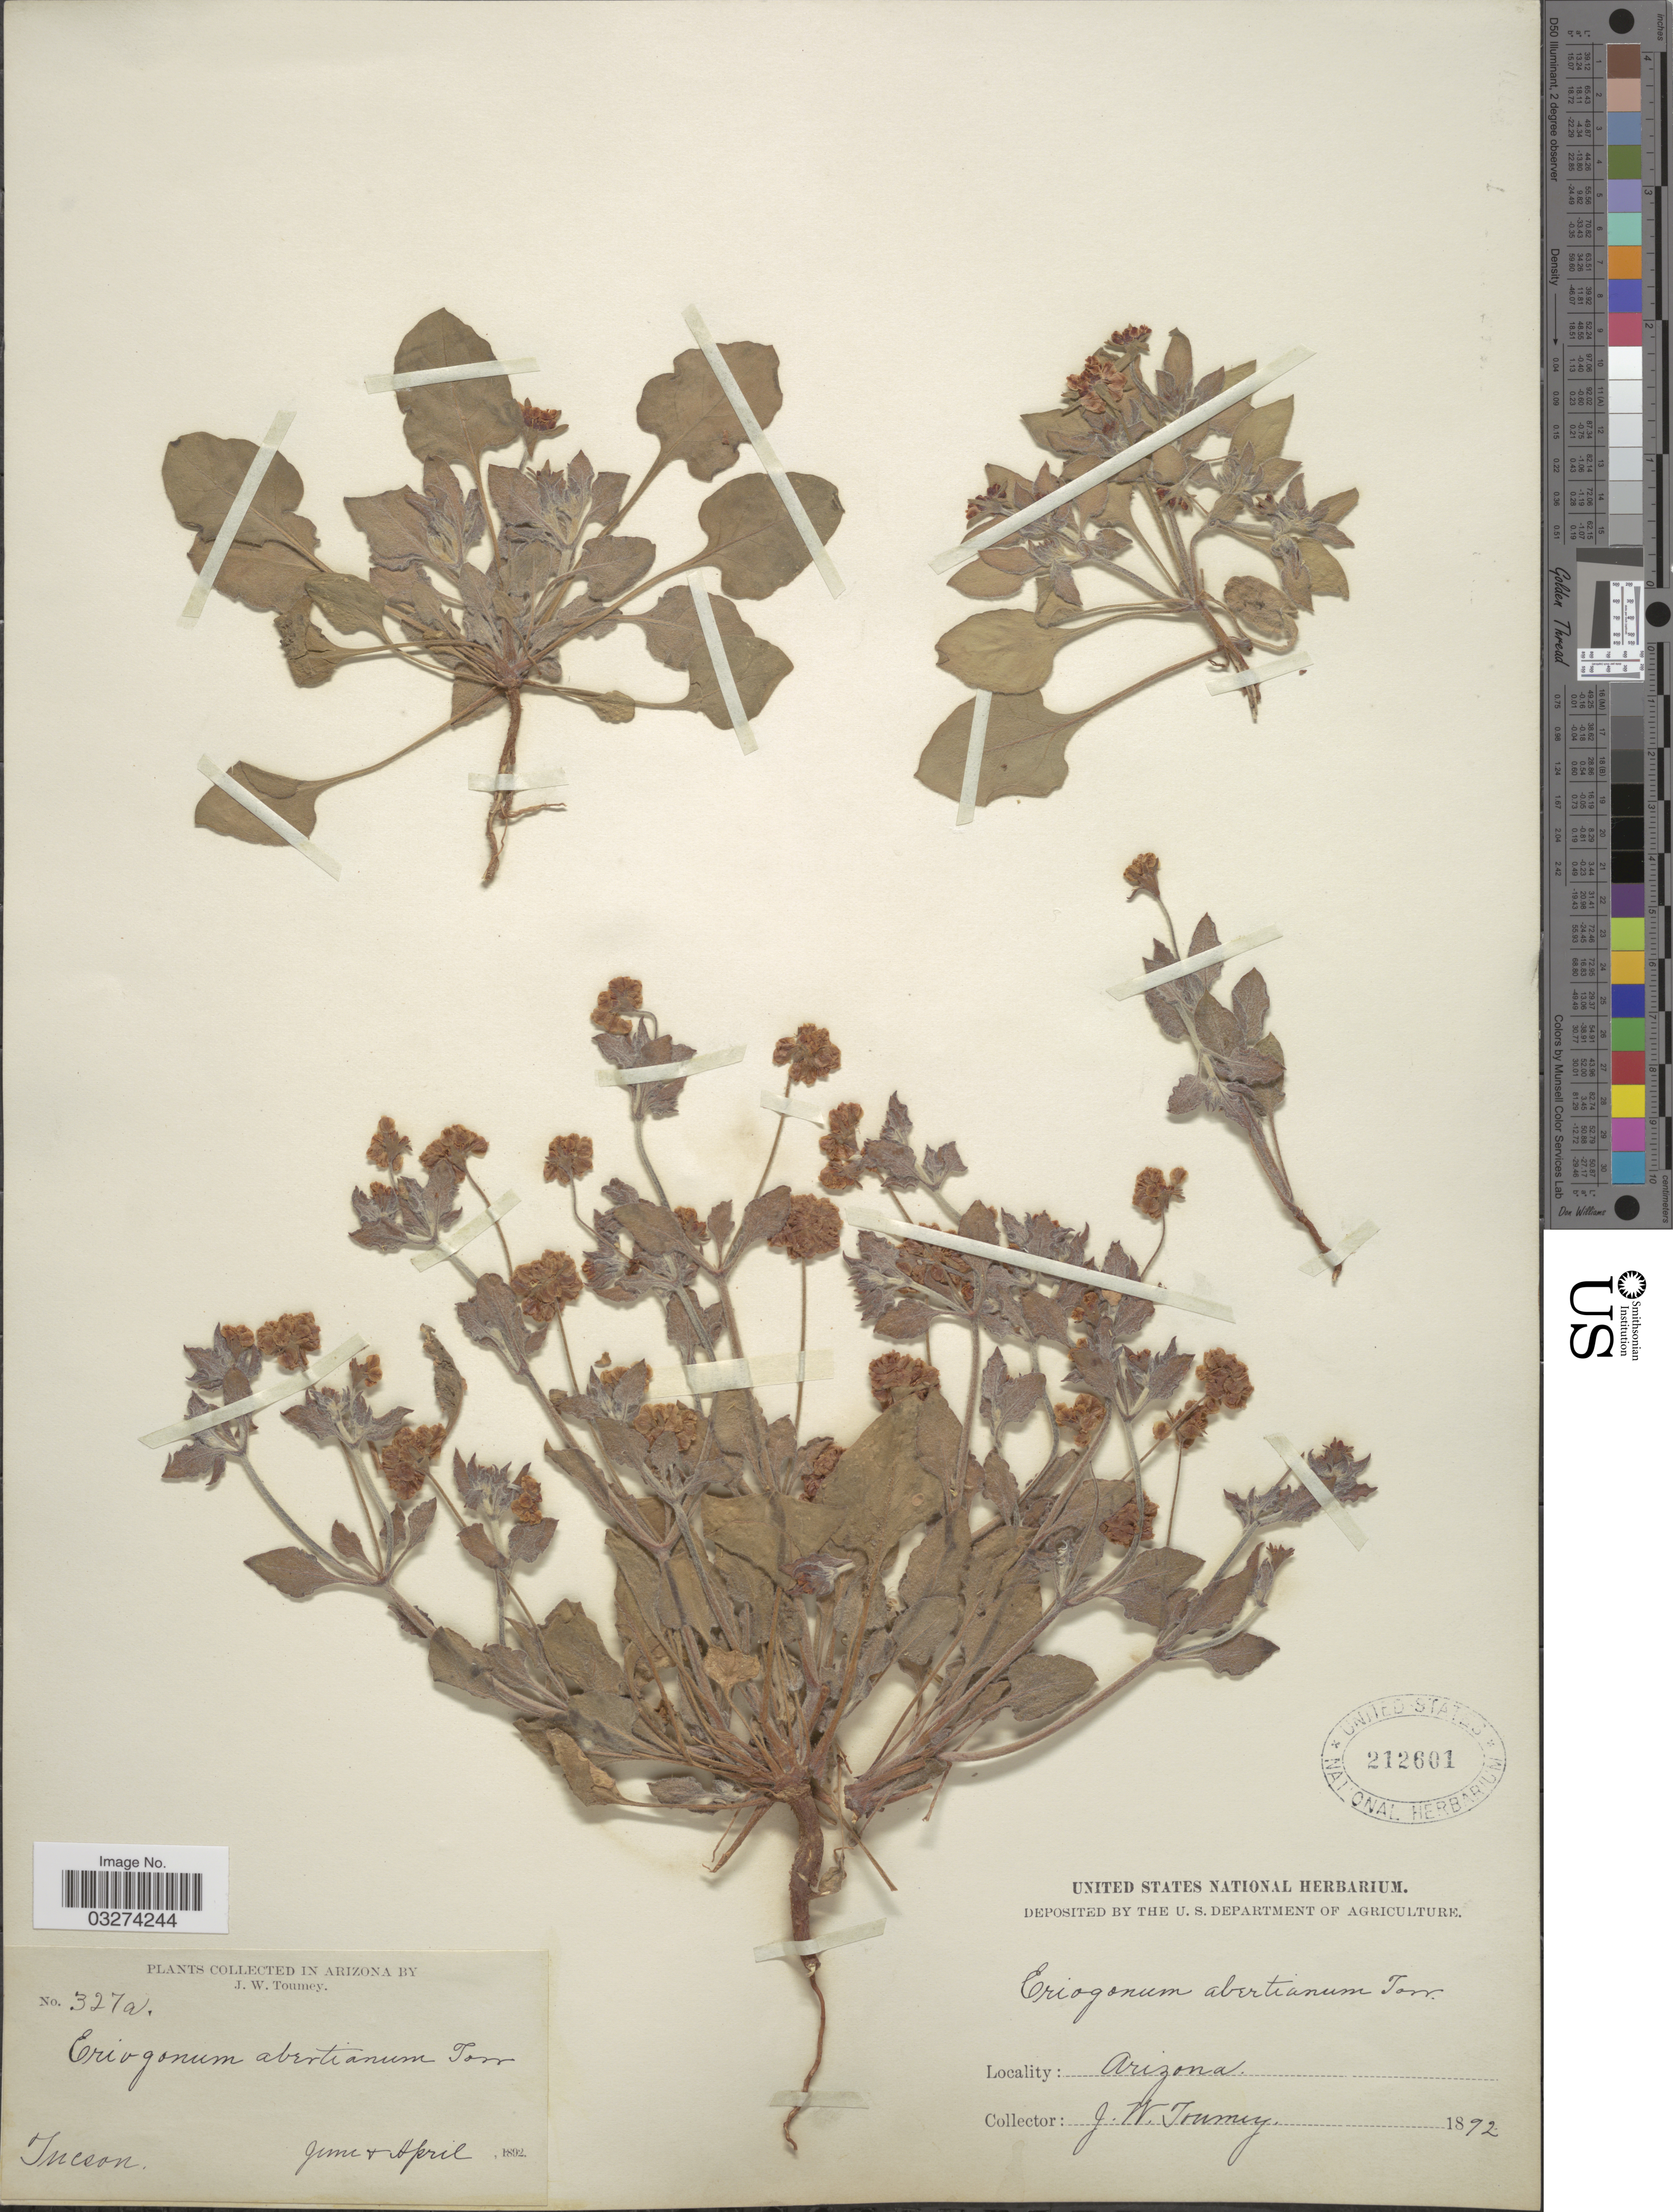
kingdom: Plantae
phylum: Tracheophyta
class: Magnoliopsida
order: Caryophyllales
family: Polygonaceae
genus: Eriogonum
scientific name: Eriogonum abertianum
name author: Torr.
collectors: J. W. Toumey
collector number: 327a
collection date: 1892-04/1892-06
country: United States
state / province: Arizona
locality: Tucson.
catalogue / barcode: US 212601